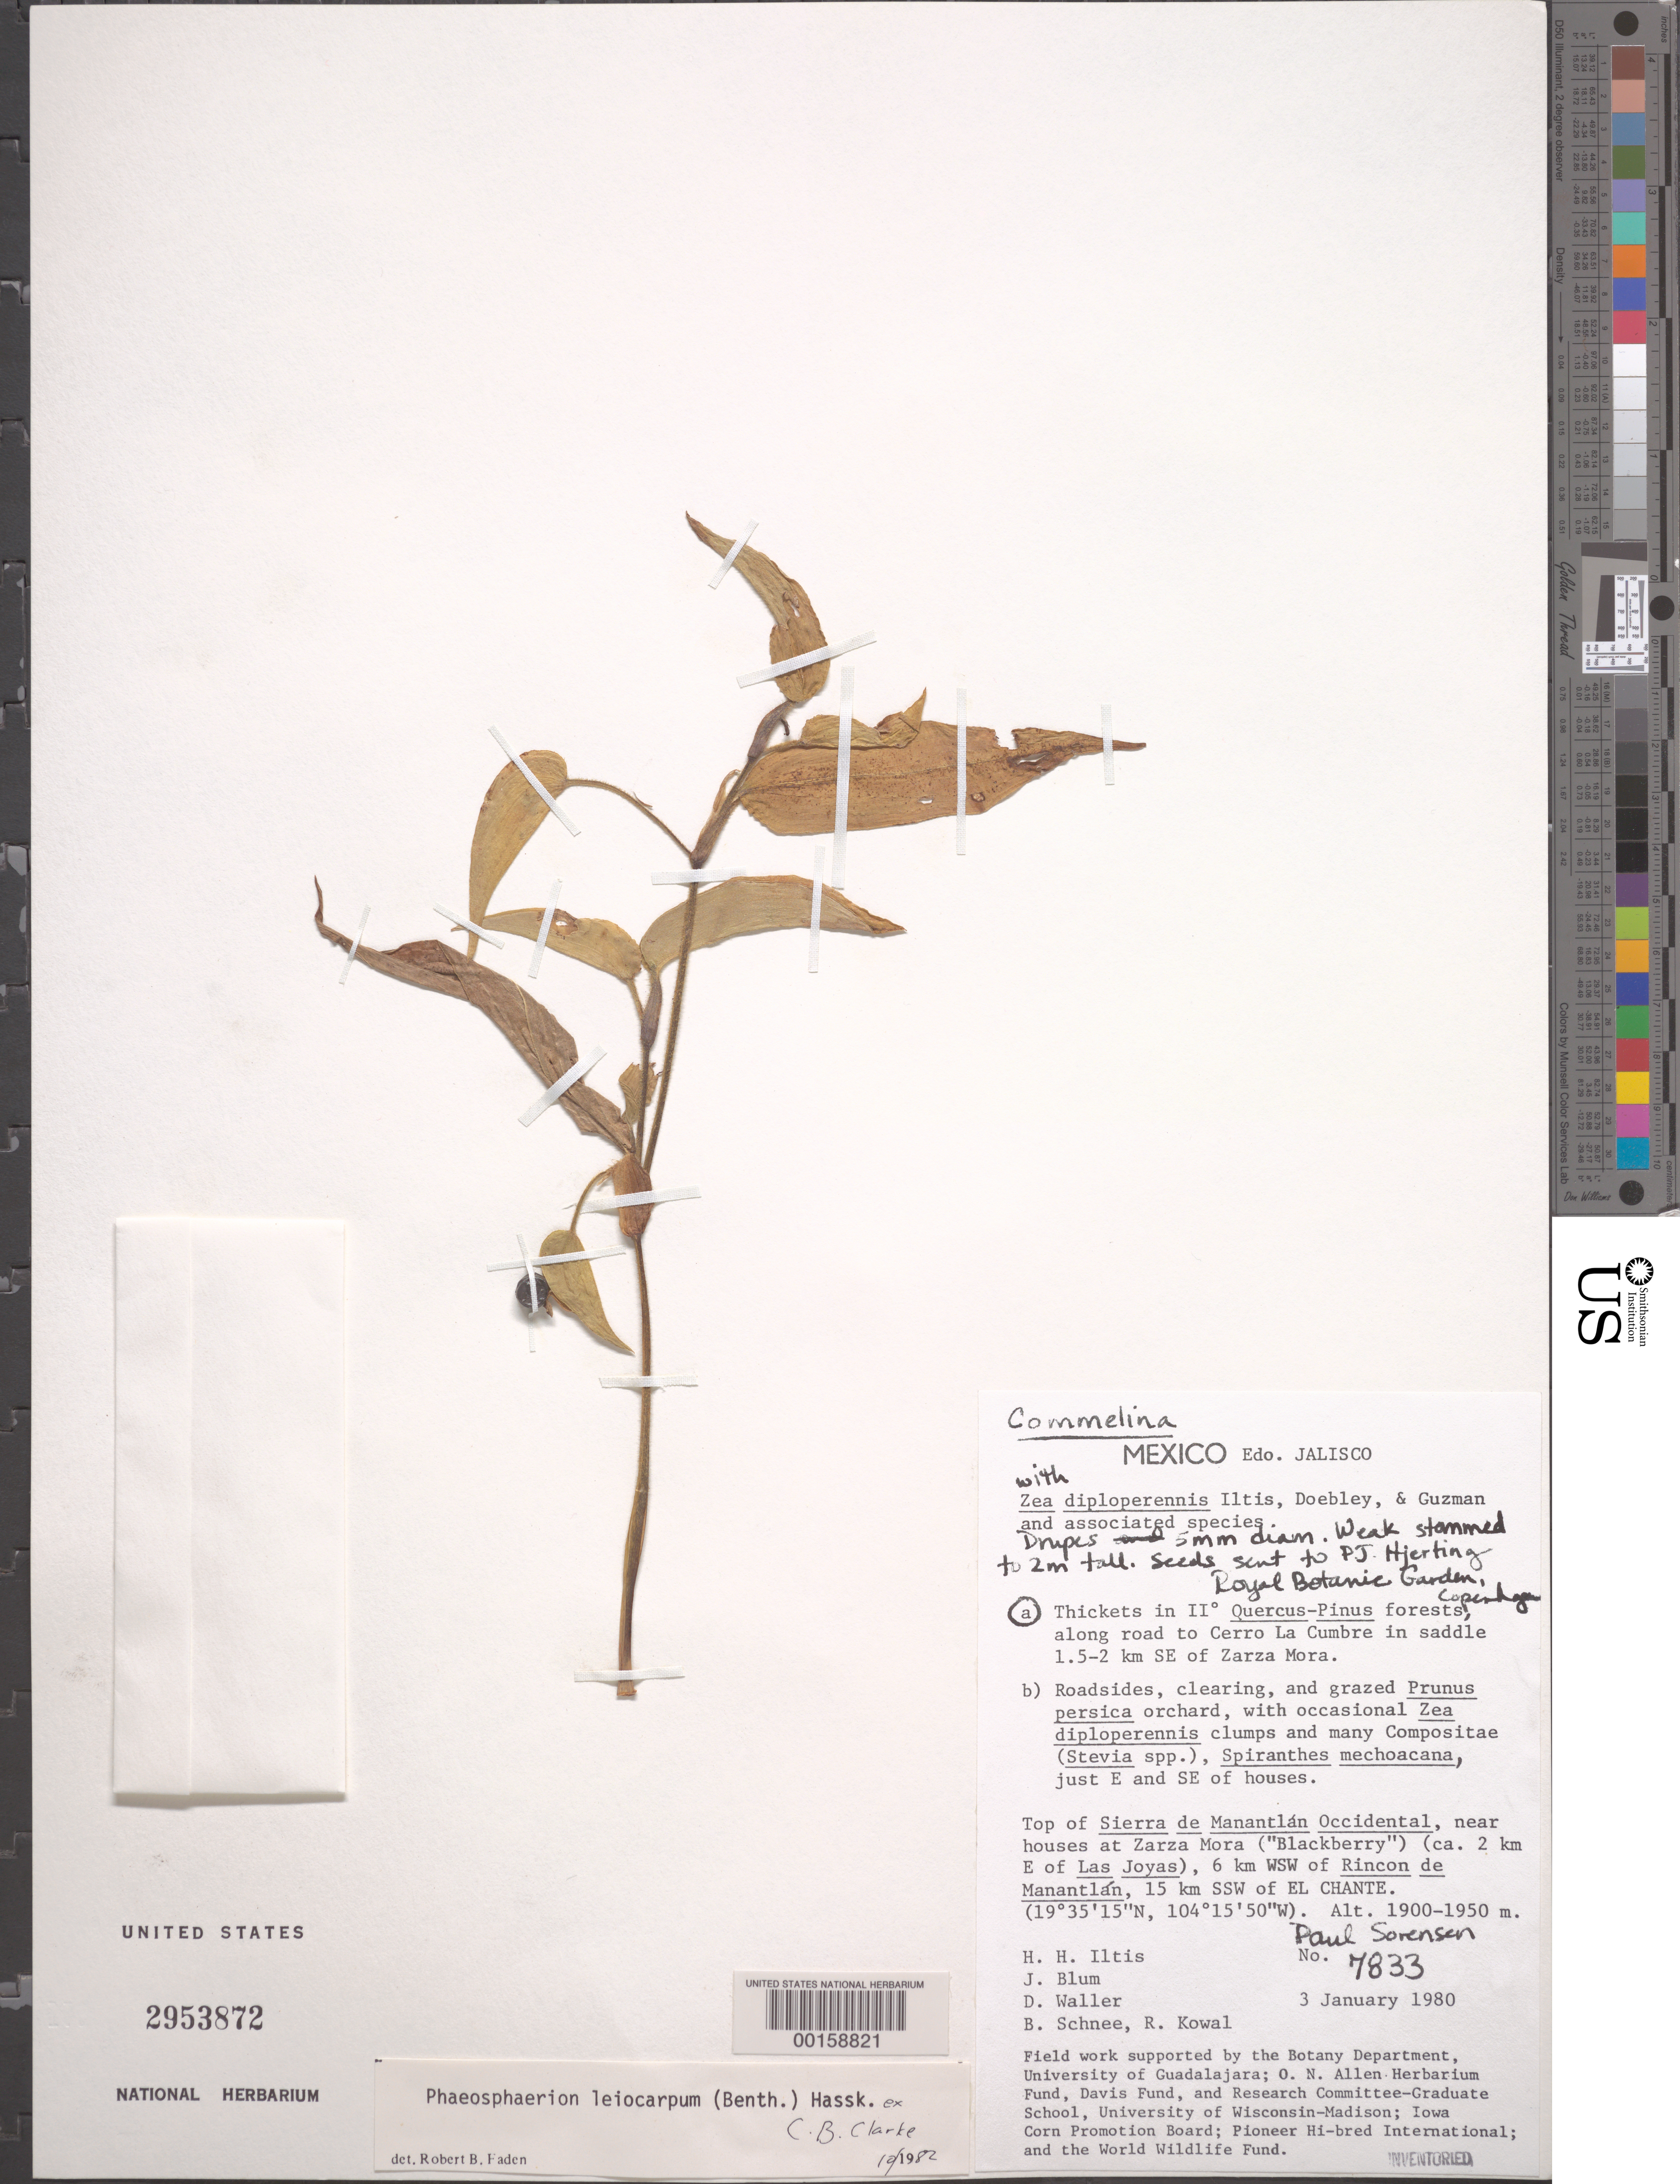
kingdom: Plantae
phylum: Tracheophyta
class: Liliopsida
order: Commelinales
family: Commelinaceae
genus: Commelina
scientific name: Commelina leiocarpa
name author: Benth.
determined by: Faden, Robert B., (US), Smithsonian Institution - National Museum of Natural History (UNITED STATES)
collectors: P. Sorenson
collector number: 7833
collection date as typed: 03 Jan 1980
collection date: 1980-01-03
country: Mexico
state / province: Jalisco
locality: Summit; Sierra de Manantlan, E of Las Joyas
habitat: Thickets in secondary quercus-pinus forest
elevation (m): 1900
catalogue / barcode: US 2953872